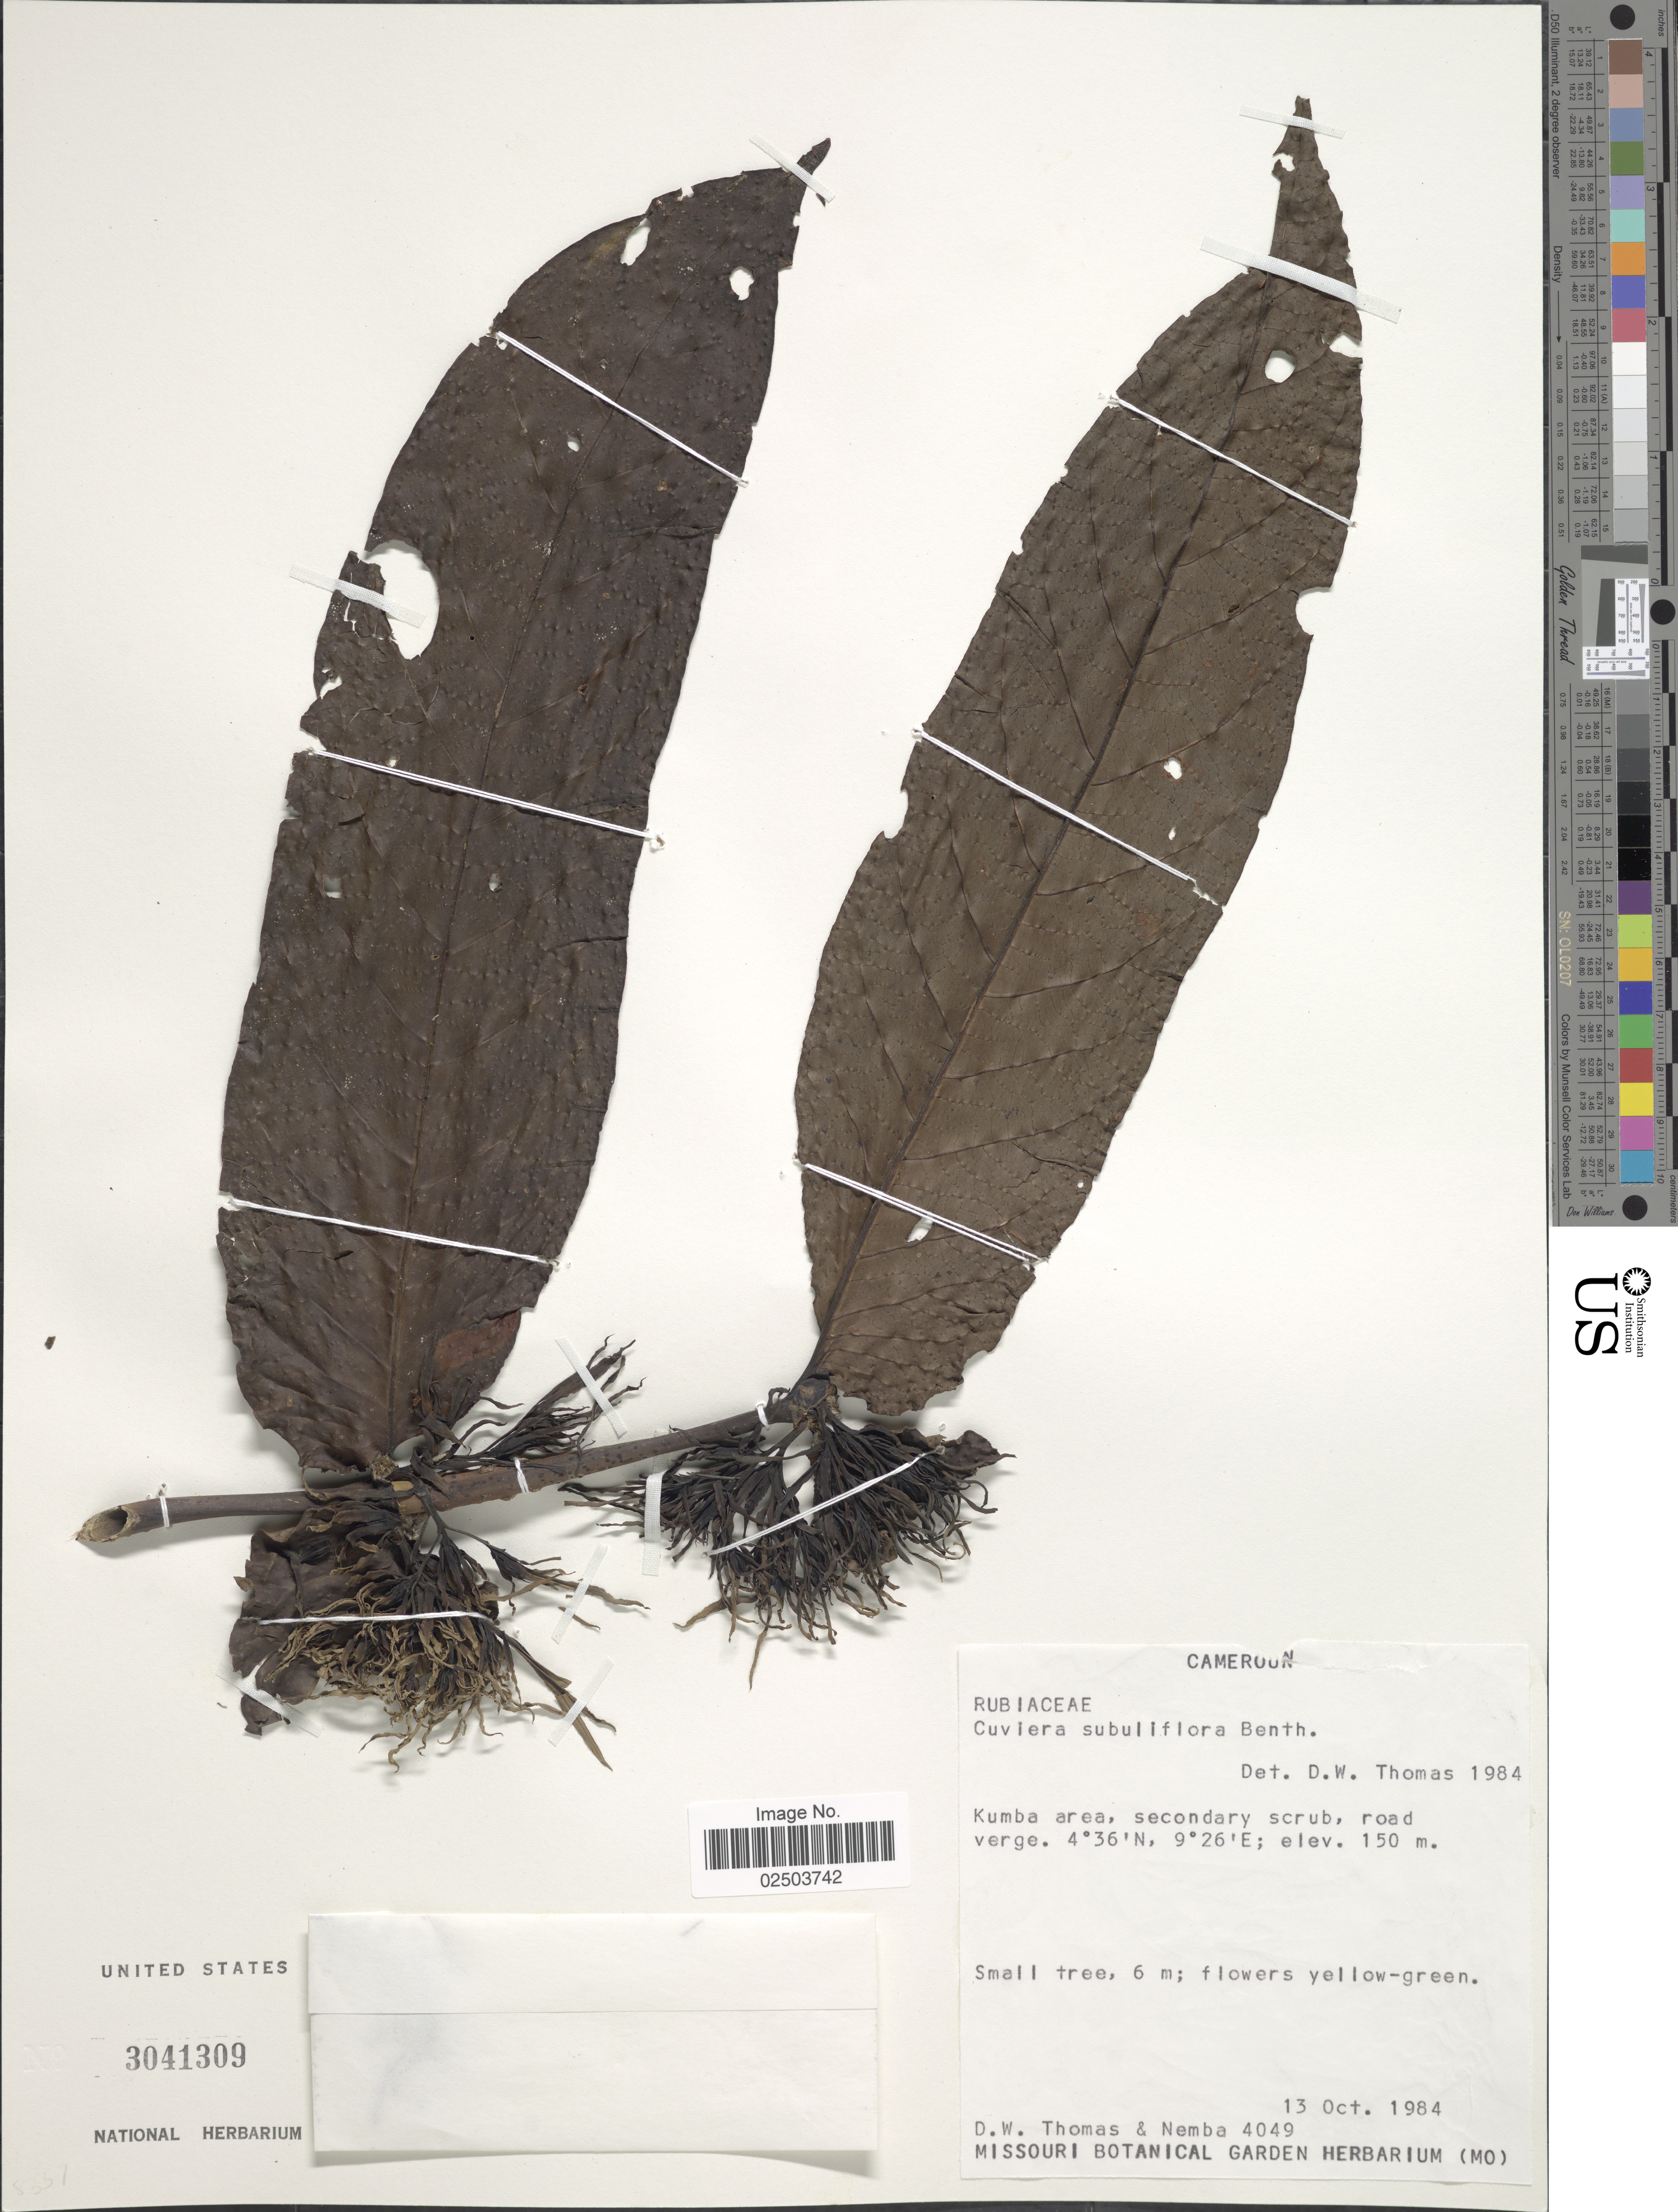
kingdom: Plantae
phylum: Tracheophyta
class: Magnoliopsida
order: Gentianales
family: Rubiaceae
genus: Cuviera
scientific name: Cuviera subuliflora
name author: Benth.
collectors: D. W. Thomas & Nemba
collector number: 4049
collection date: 1984-10-13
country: Cameroon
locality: Kumba area, secondary scrub, road verge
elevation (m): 150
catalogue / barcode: US 3041309